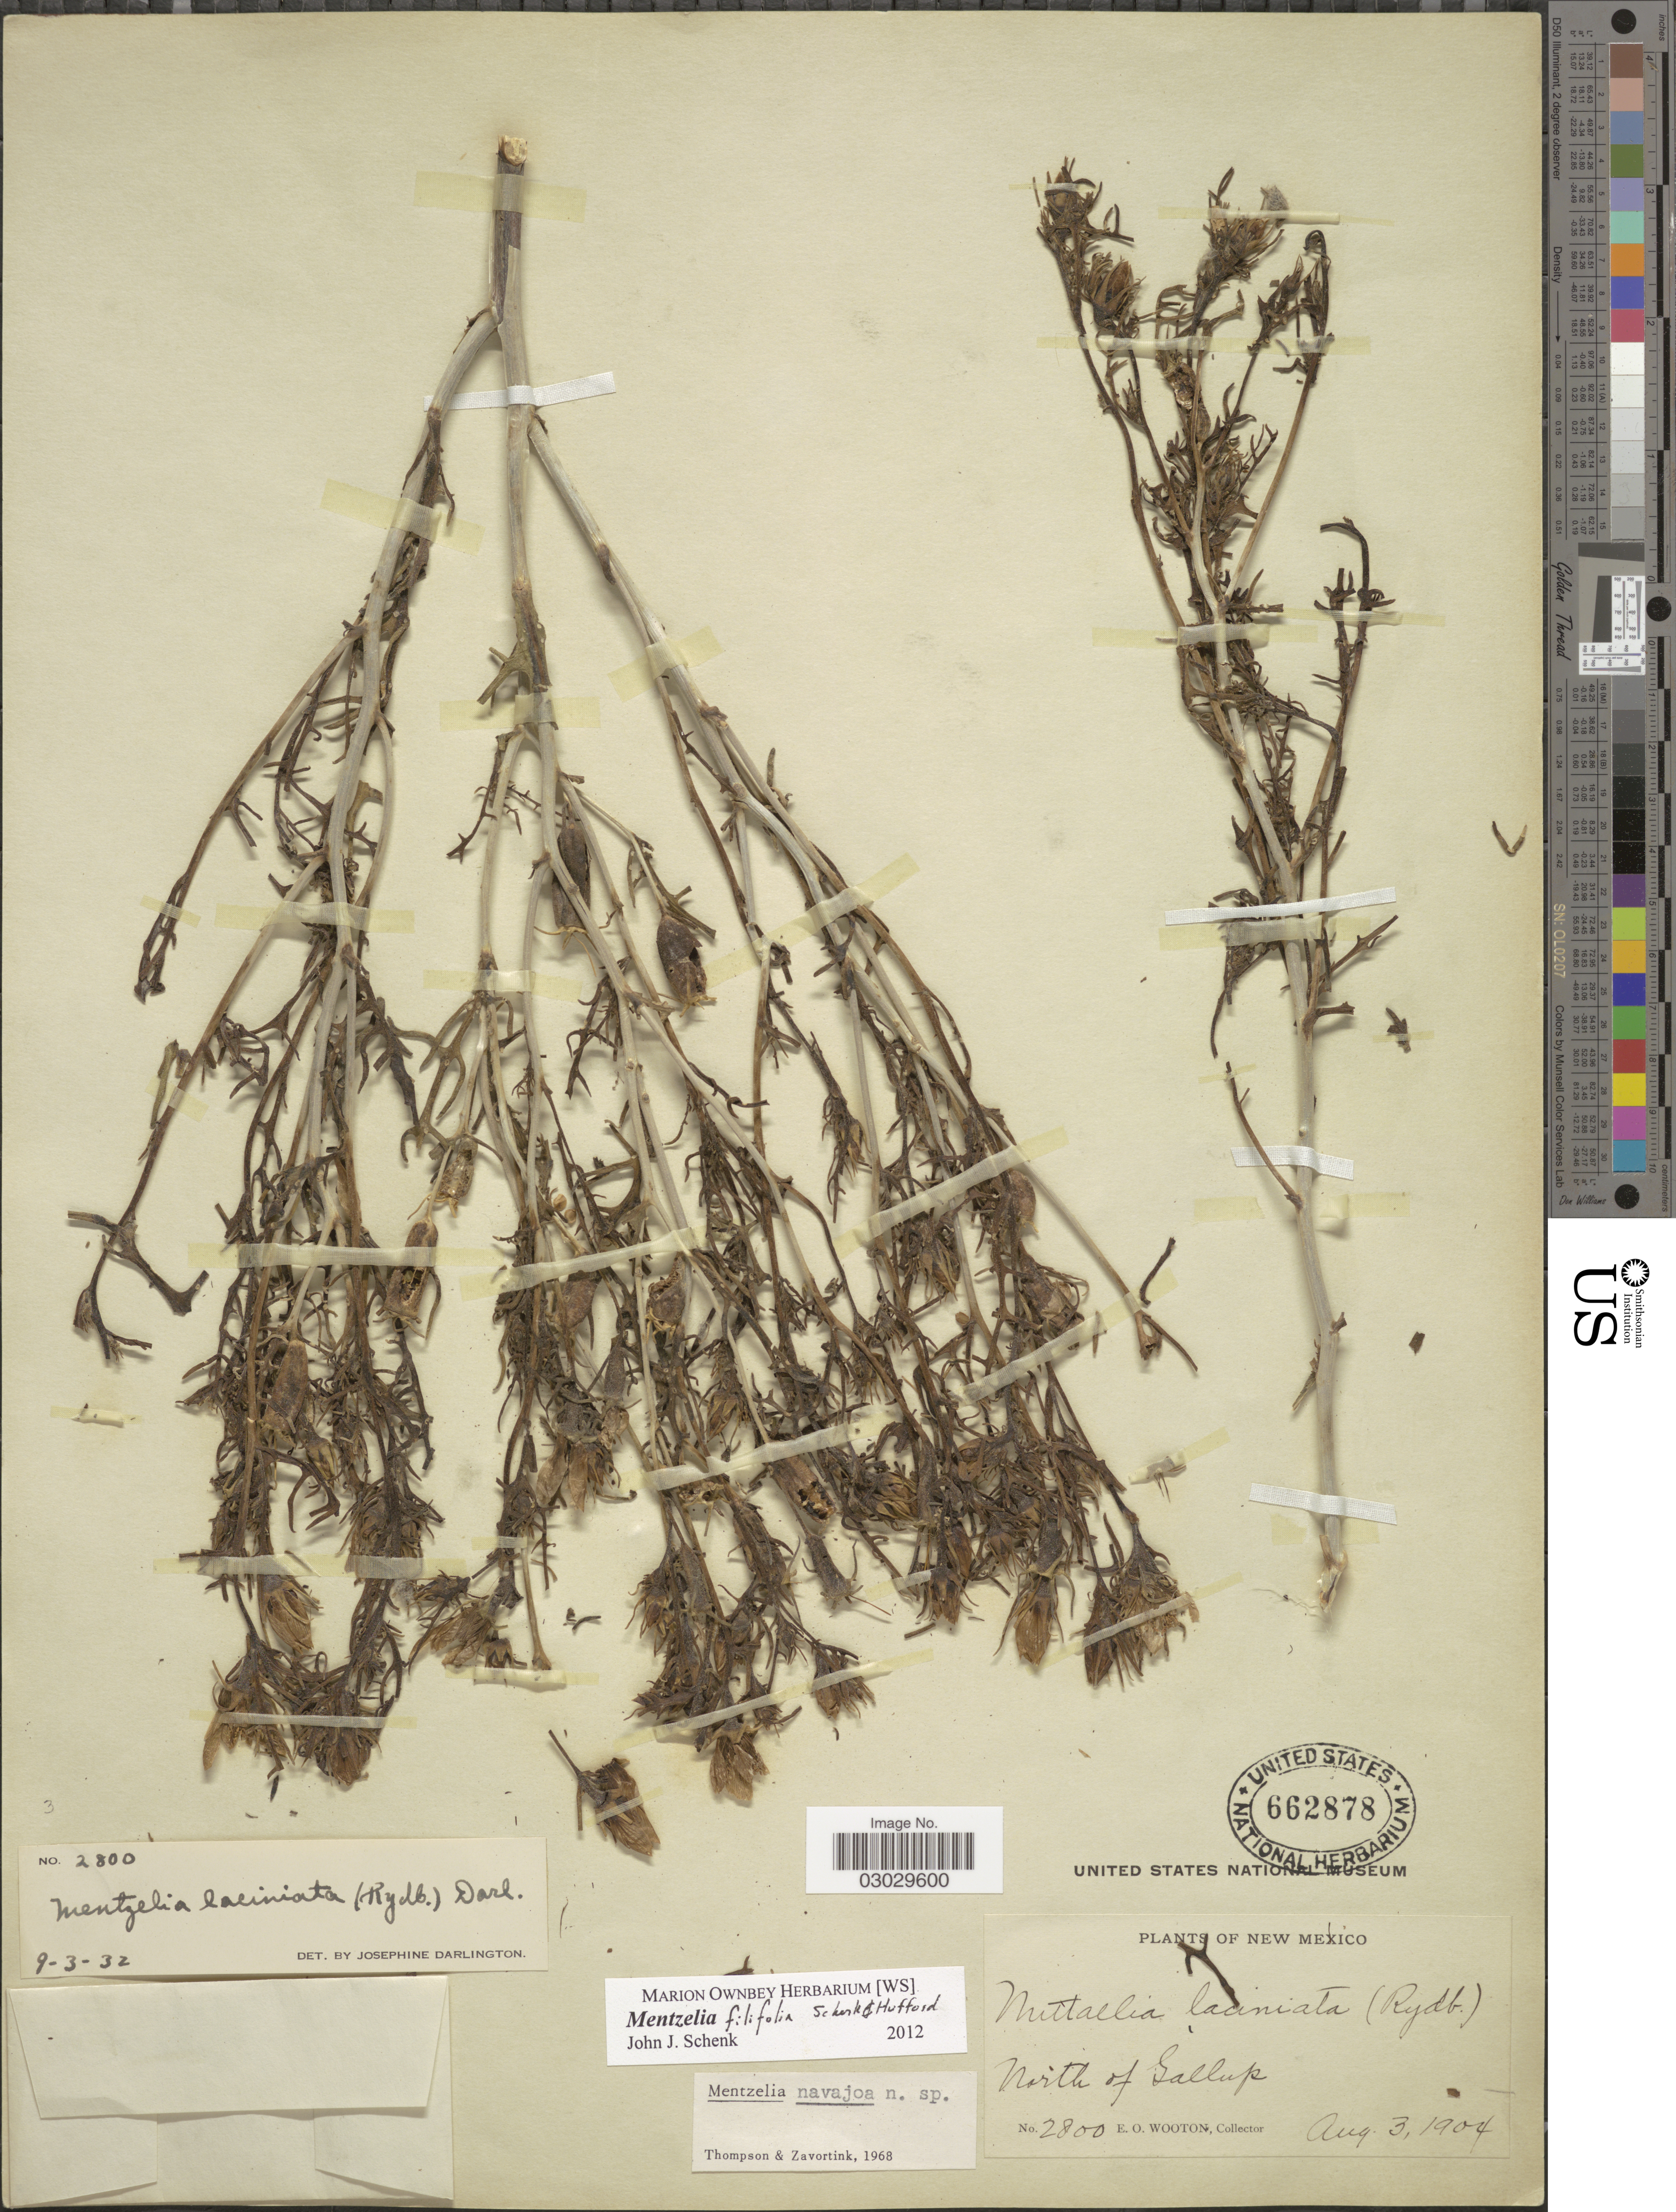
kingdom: Plantae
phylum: Tracheophyta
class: Magnoliopsida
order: Cornales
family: Loasaceae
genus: Mentzelia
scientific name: Mentzelia filifolia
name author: J.J. Schenk & L. Hufford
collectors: E. O. Wooton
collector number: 2800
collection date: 1904-08-03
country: United States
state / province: New Mexico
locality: North of Gallup.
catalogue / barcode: US 662878